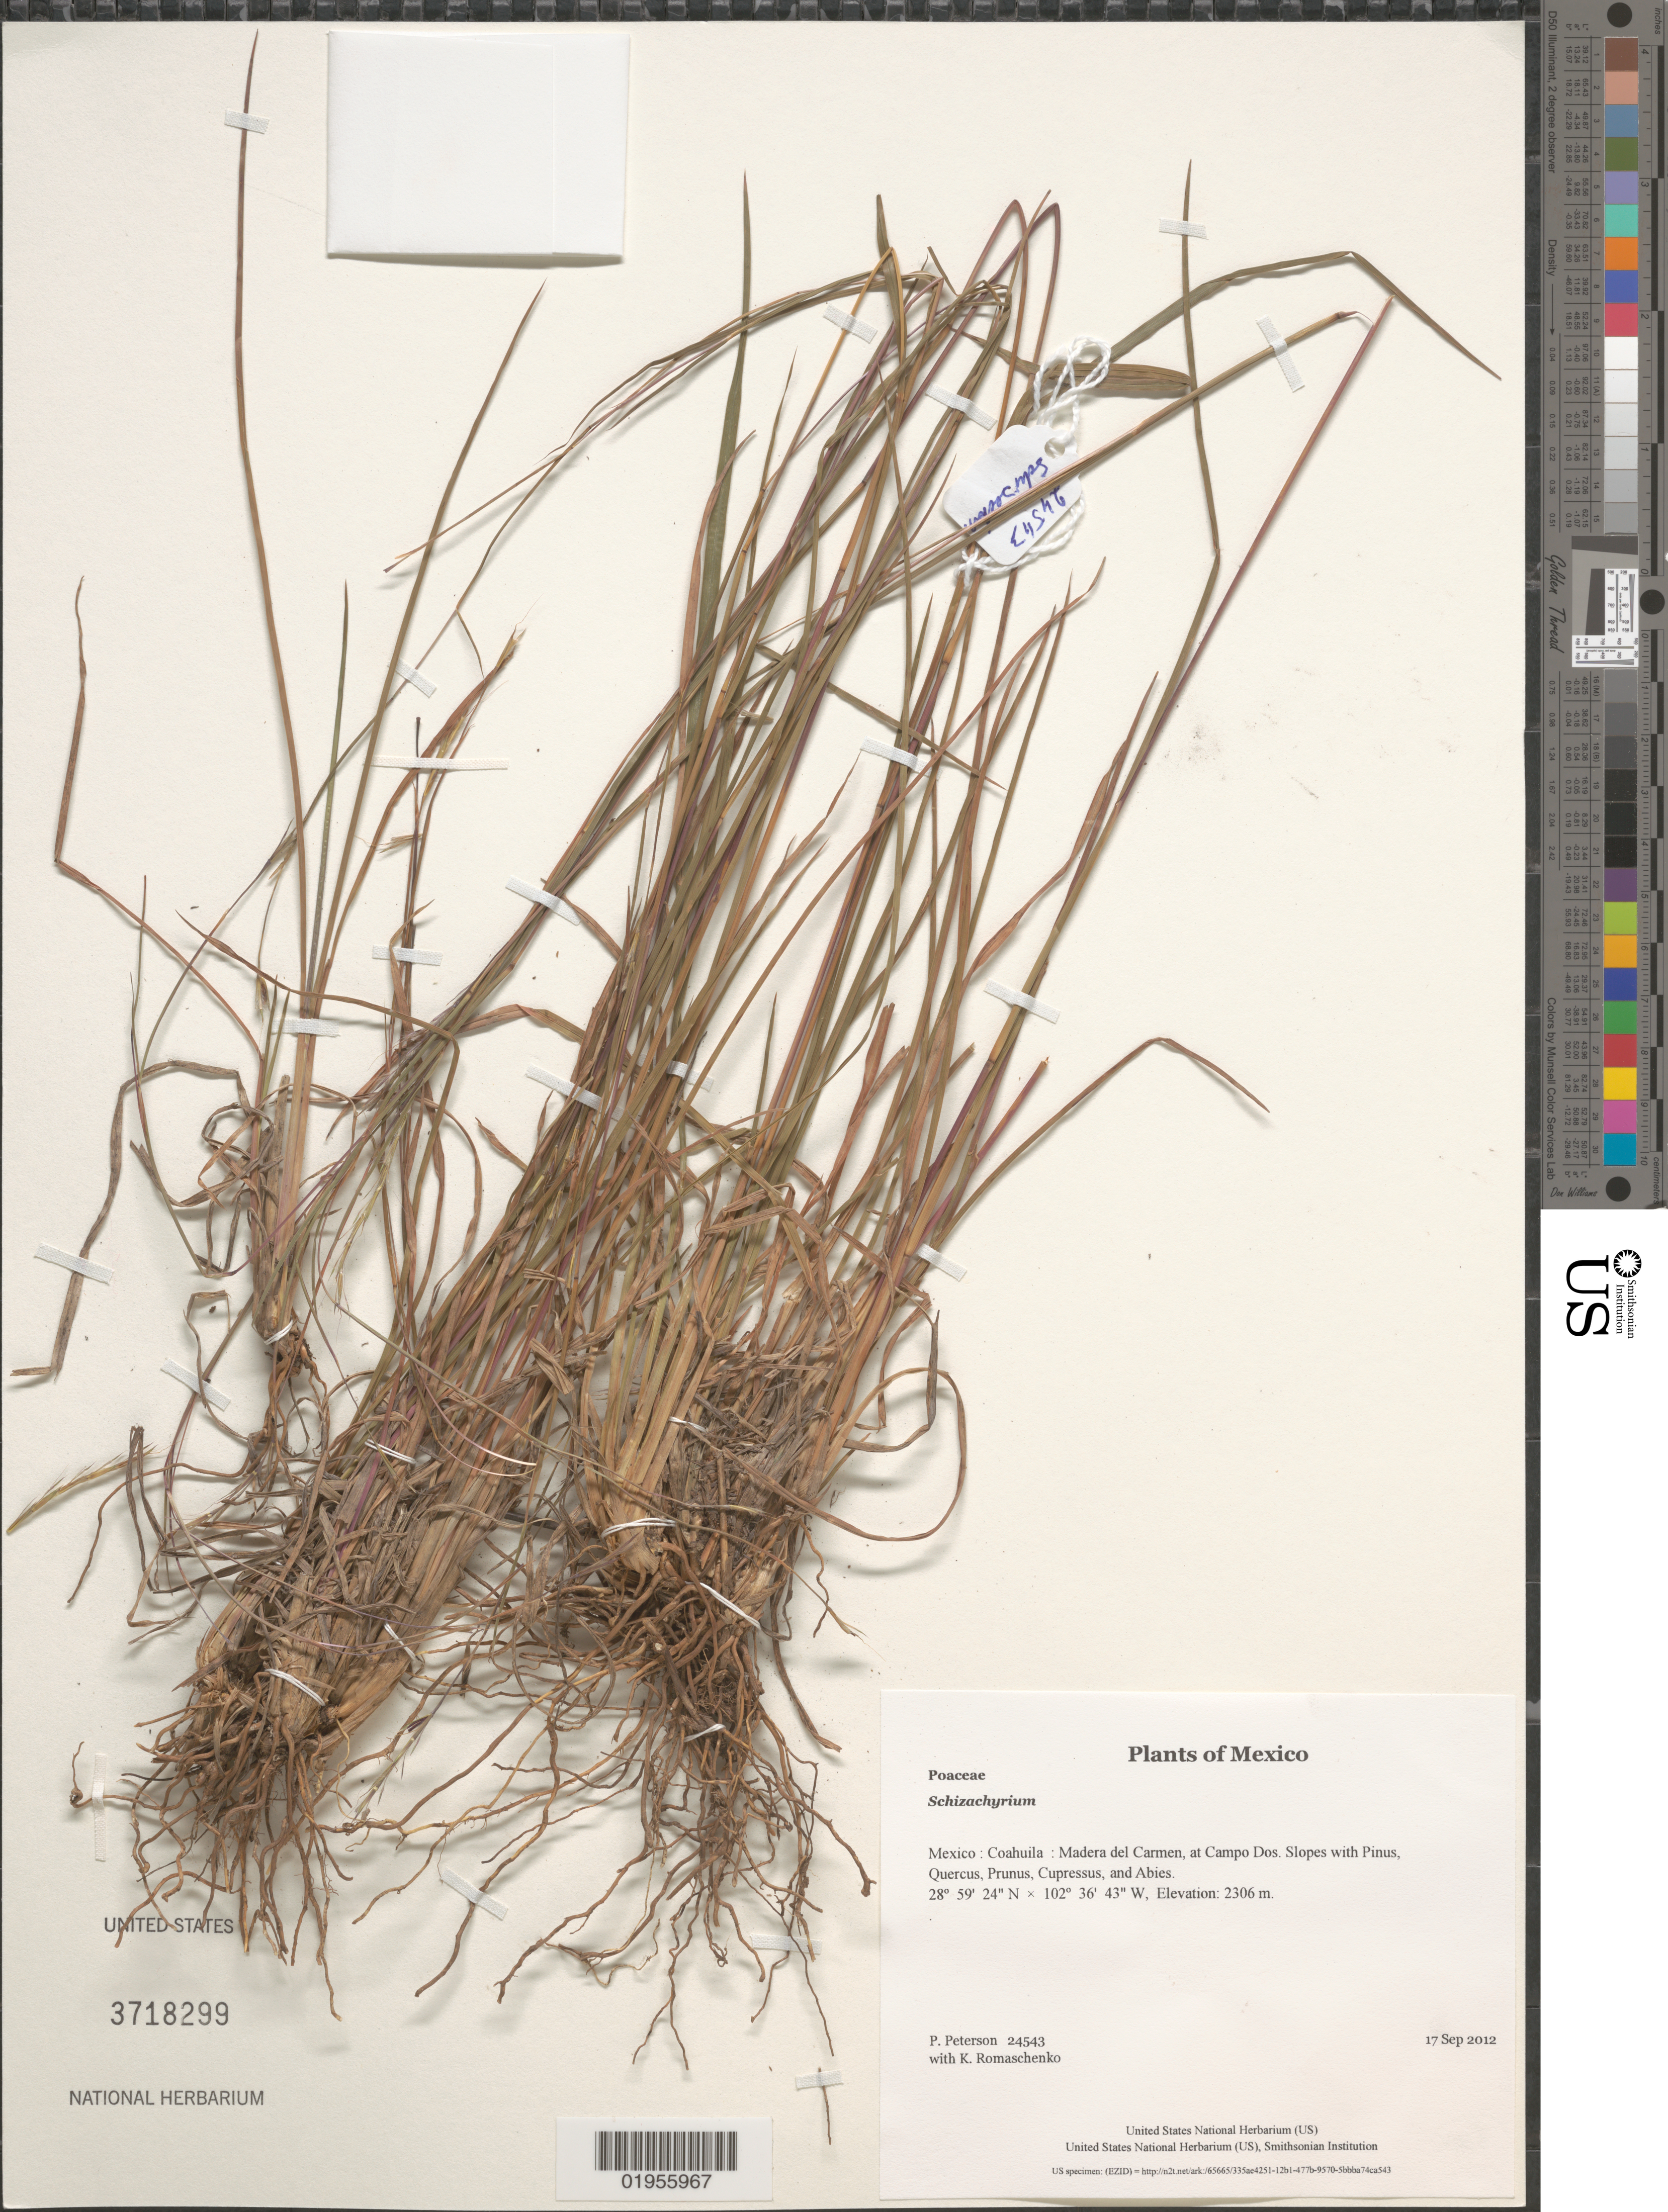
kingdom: Plantae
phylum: Tracheophyta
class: Liliopsida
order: Poales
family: Poaceae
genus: Schizachyrium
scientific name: Schizachyrium sp.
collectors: P. M. Peterson & K. Romaschenko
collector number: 24543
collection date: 2012-09-17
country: Mexico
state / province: Coahuila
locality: Madera del Carmen, at Campo Dos.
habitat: Slopes with Pinus, Quercus, Prunus, Cupressus, and Abies.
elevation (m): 2306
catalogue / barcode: US 3718299